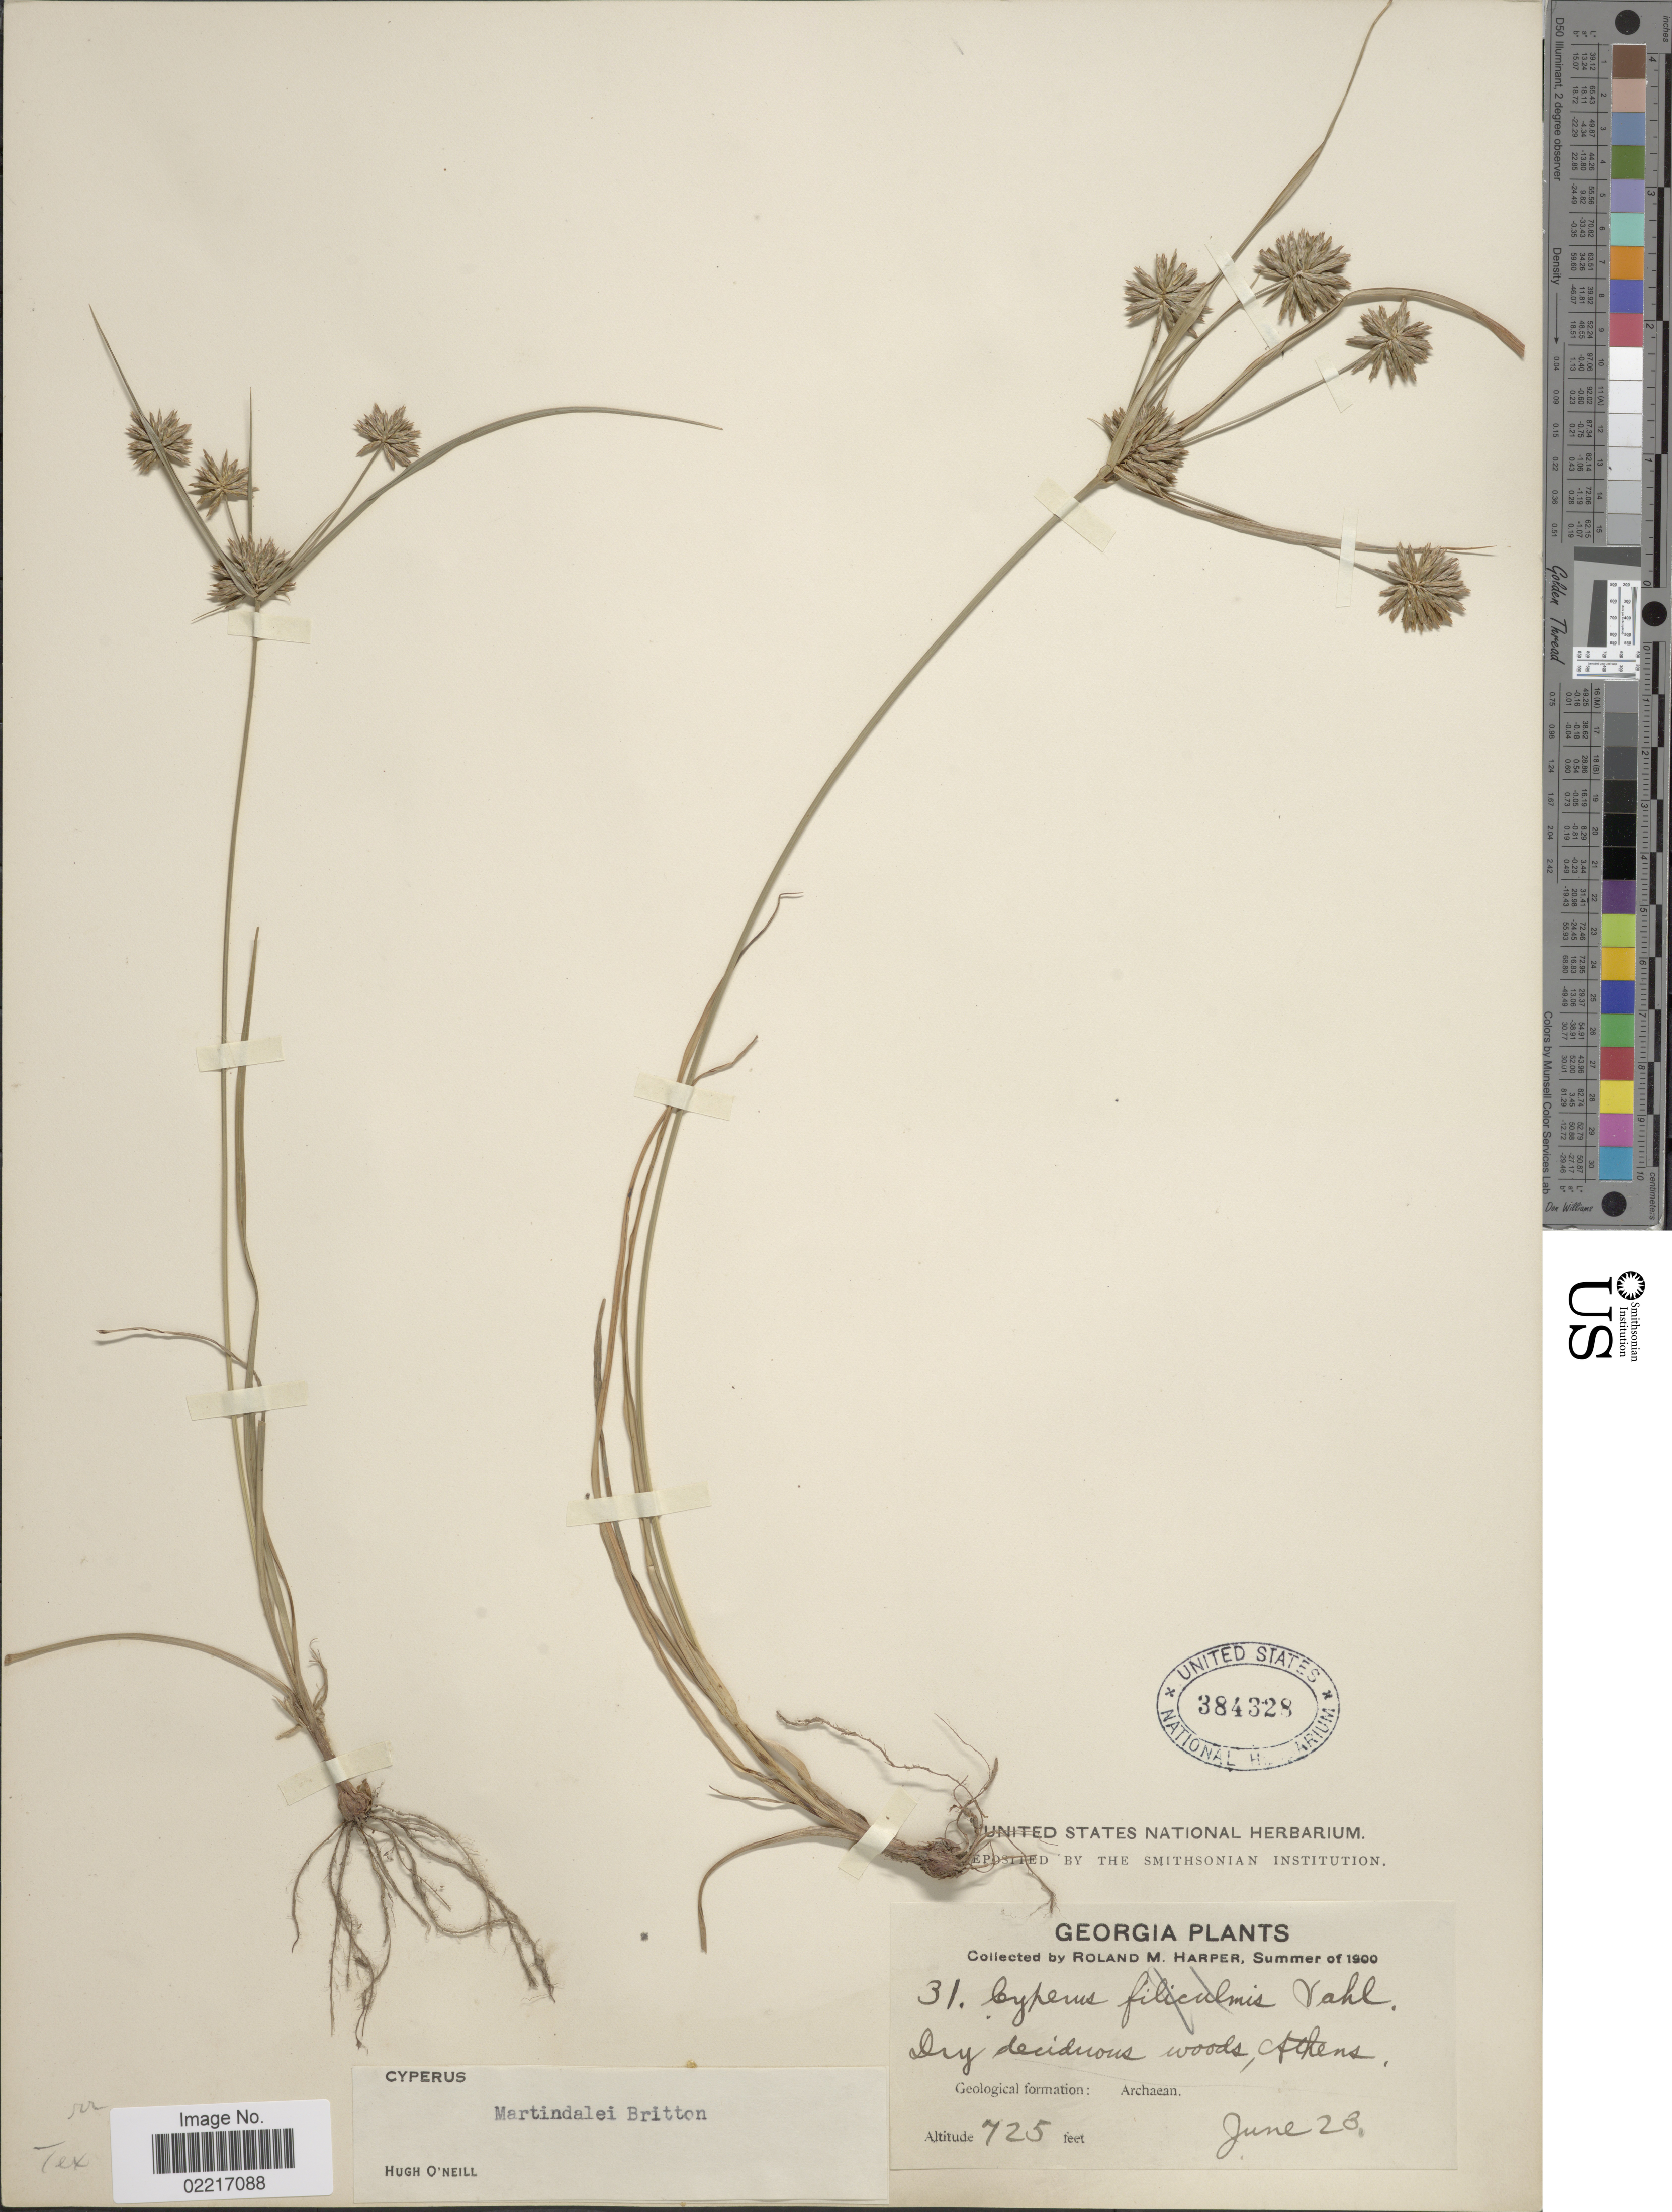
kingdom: Plantae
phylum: Tracheophyta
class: Liliopsida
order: Poales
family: Cyperaceae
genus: Cyperus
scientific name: Cyperus filiculmis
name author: Vahl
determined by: Strong, Mark T., (BOT), Smithsonian Institution - National Museum of Natural History (UNITED STATES)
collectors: R. M. Harper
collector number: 31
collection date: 1900-06-23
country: United States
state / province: Georgia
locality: Archaean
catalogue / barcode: US 384328